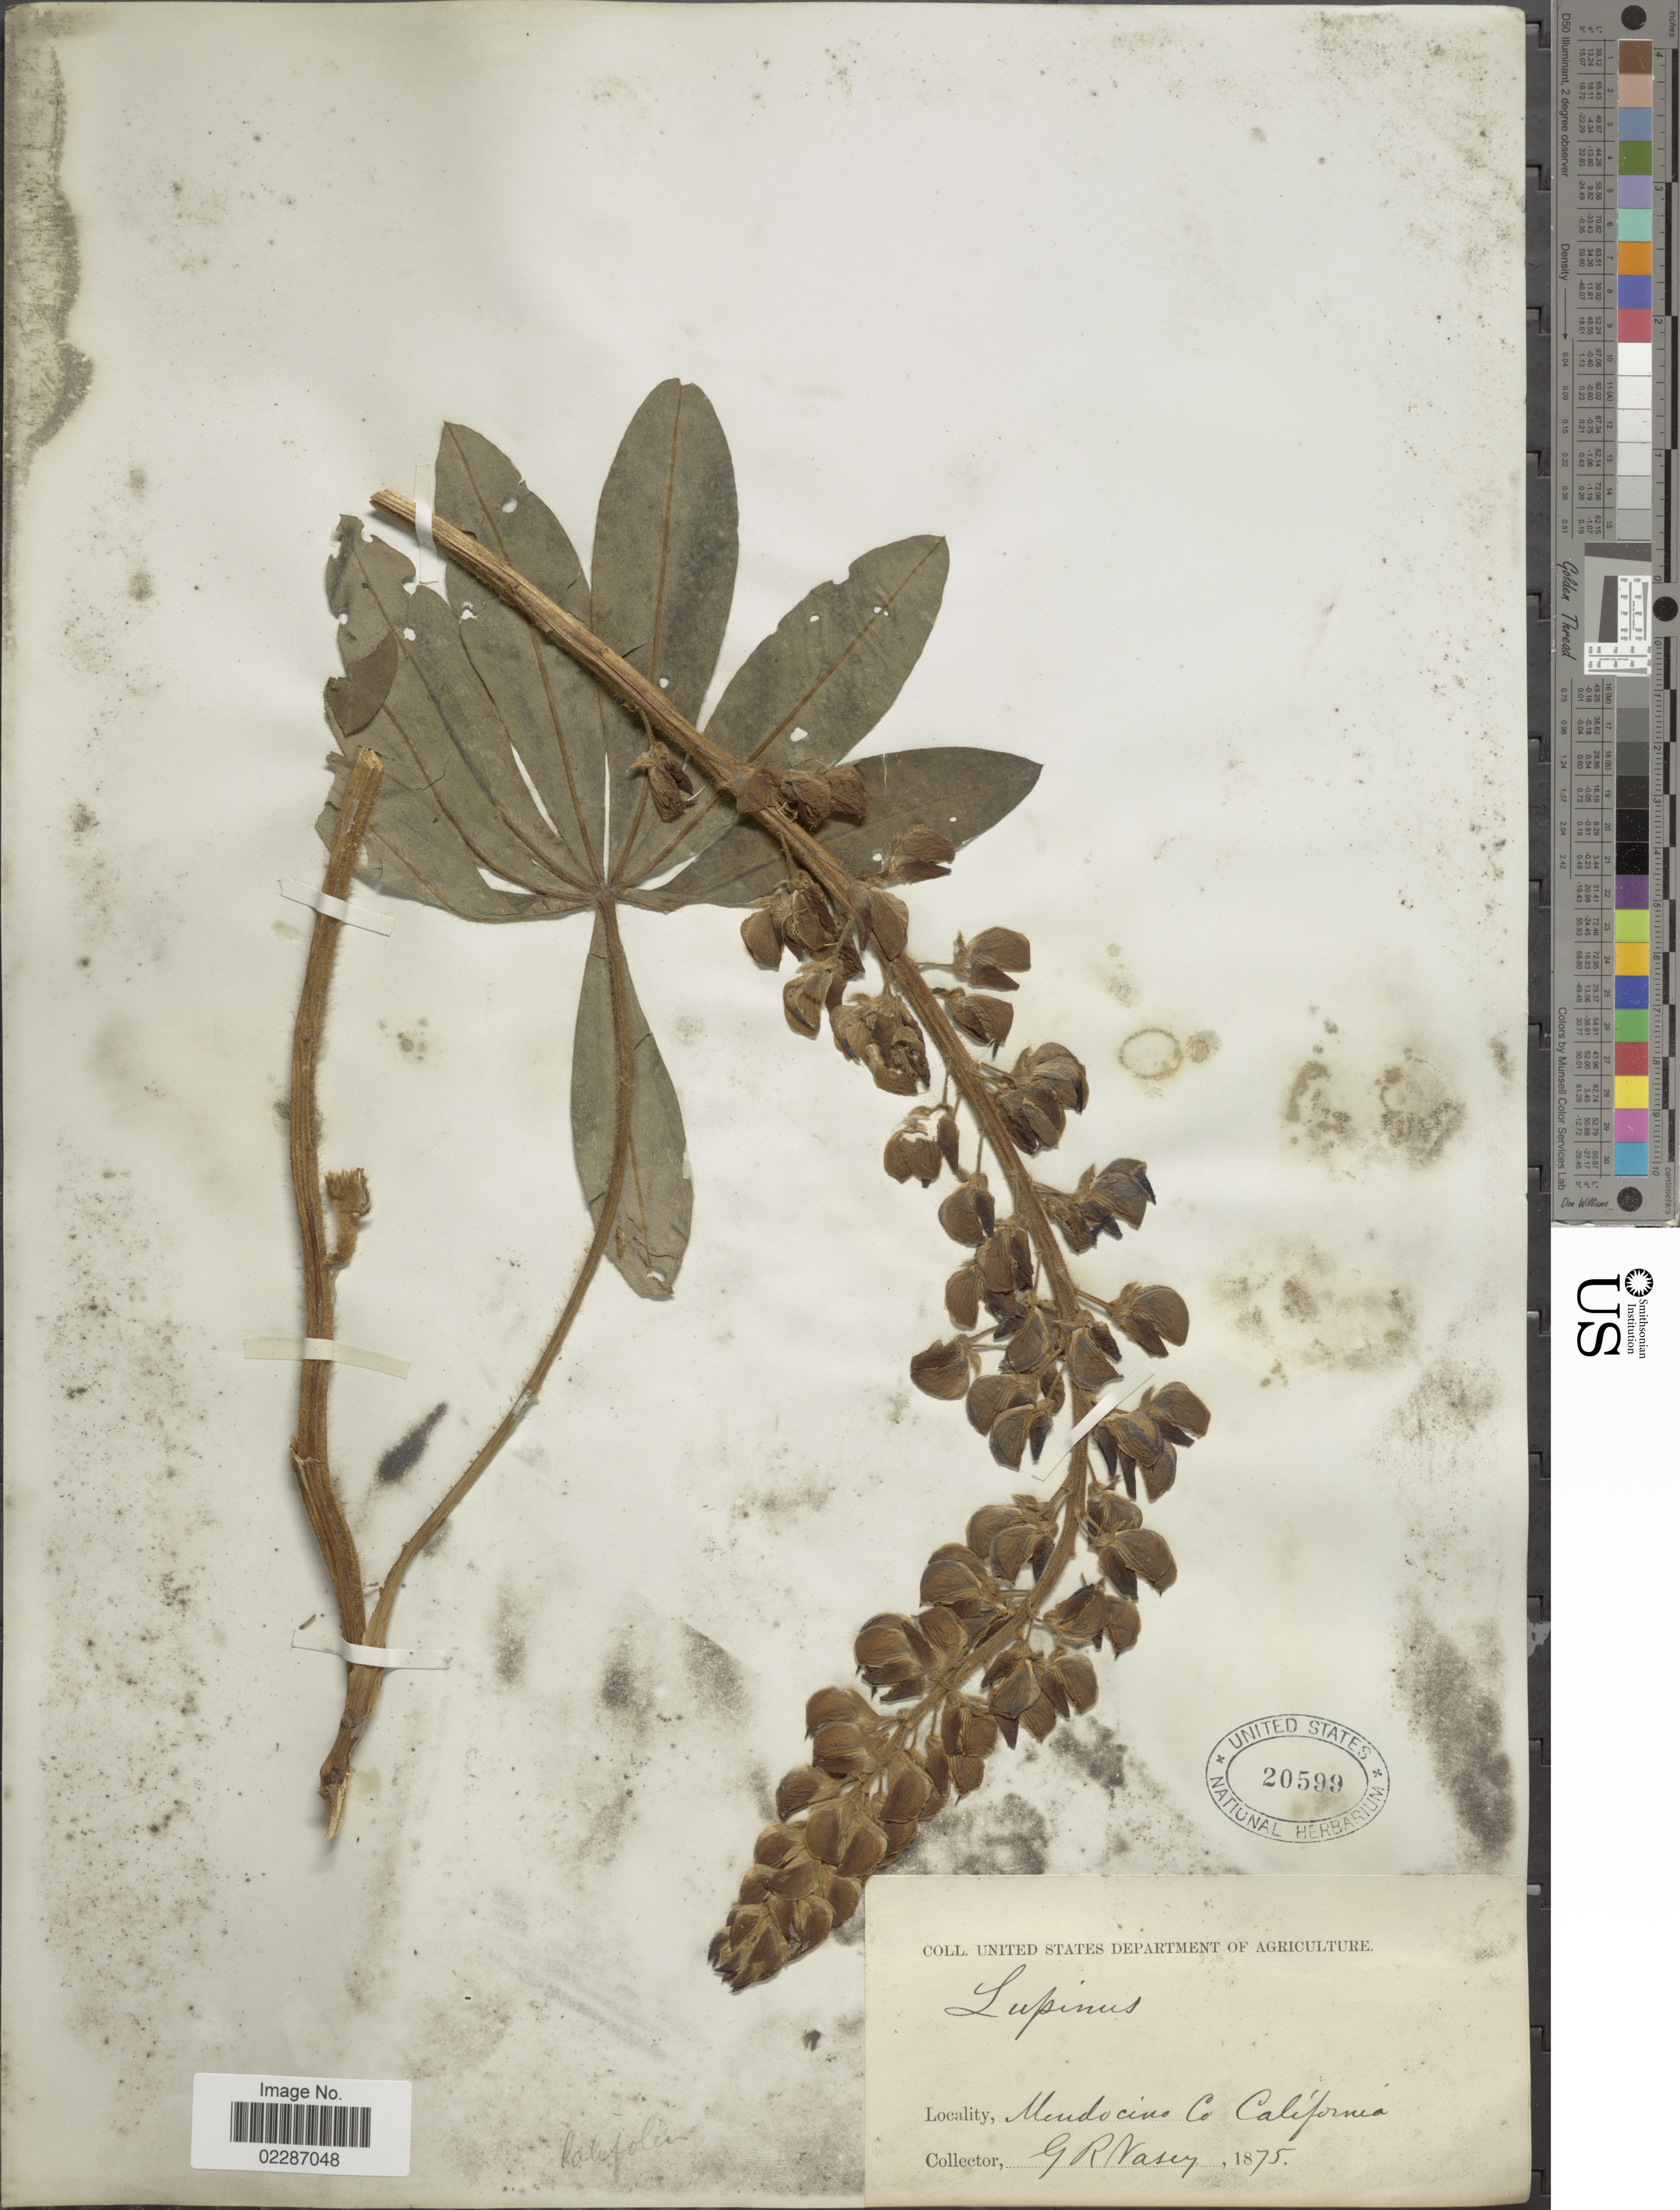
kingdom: Plantae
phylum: Tracheophyta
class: Magnoliopsida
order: Fabales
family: Fabaceae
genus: Lupinus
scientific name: Lupinus polyphyllus var. grandifolius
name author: (Lindl. ex J. Agardh) Torr. & A. Gray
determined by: Strong, Mark T., (BOT), Smithsonian Institution - National Museum of Natural History (UNITED STATES)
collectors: G. R. Vasey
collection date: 1875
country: United States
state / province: California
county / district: Mendocino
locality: Mendocino Co., Cal.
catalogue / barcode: US 20599